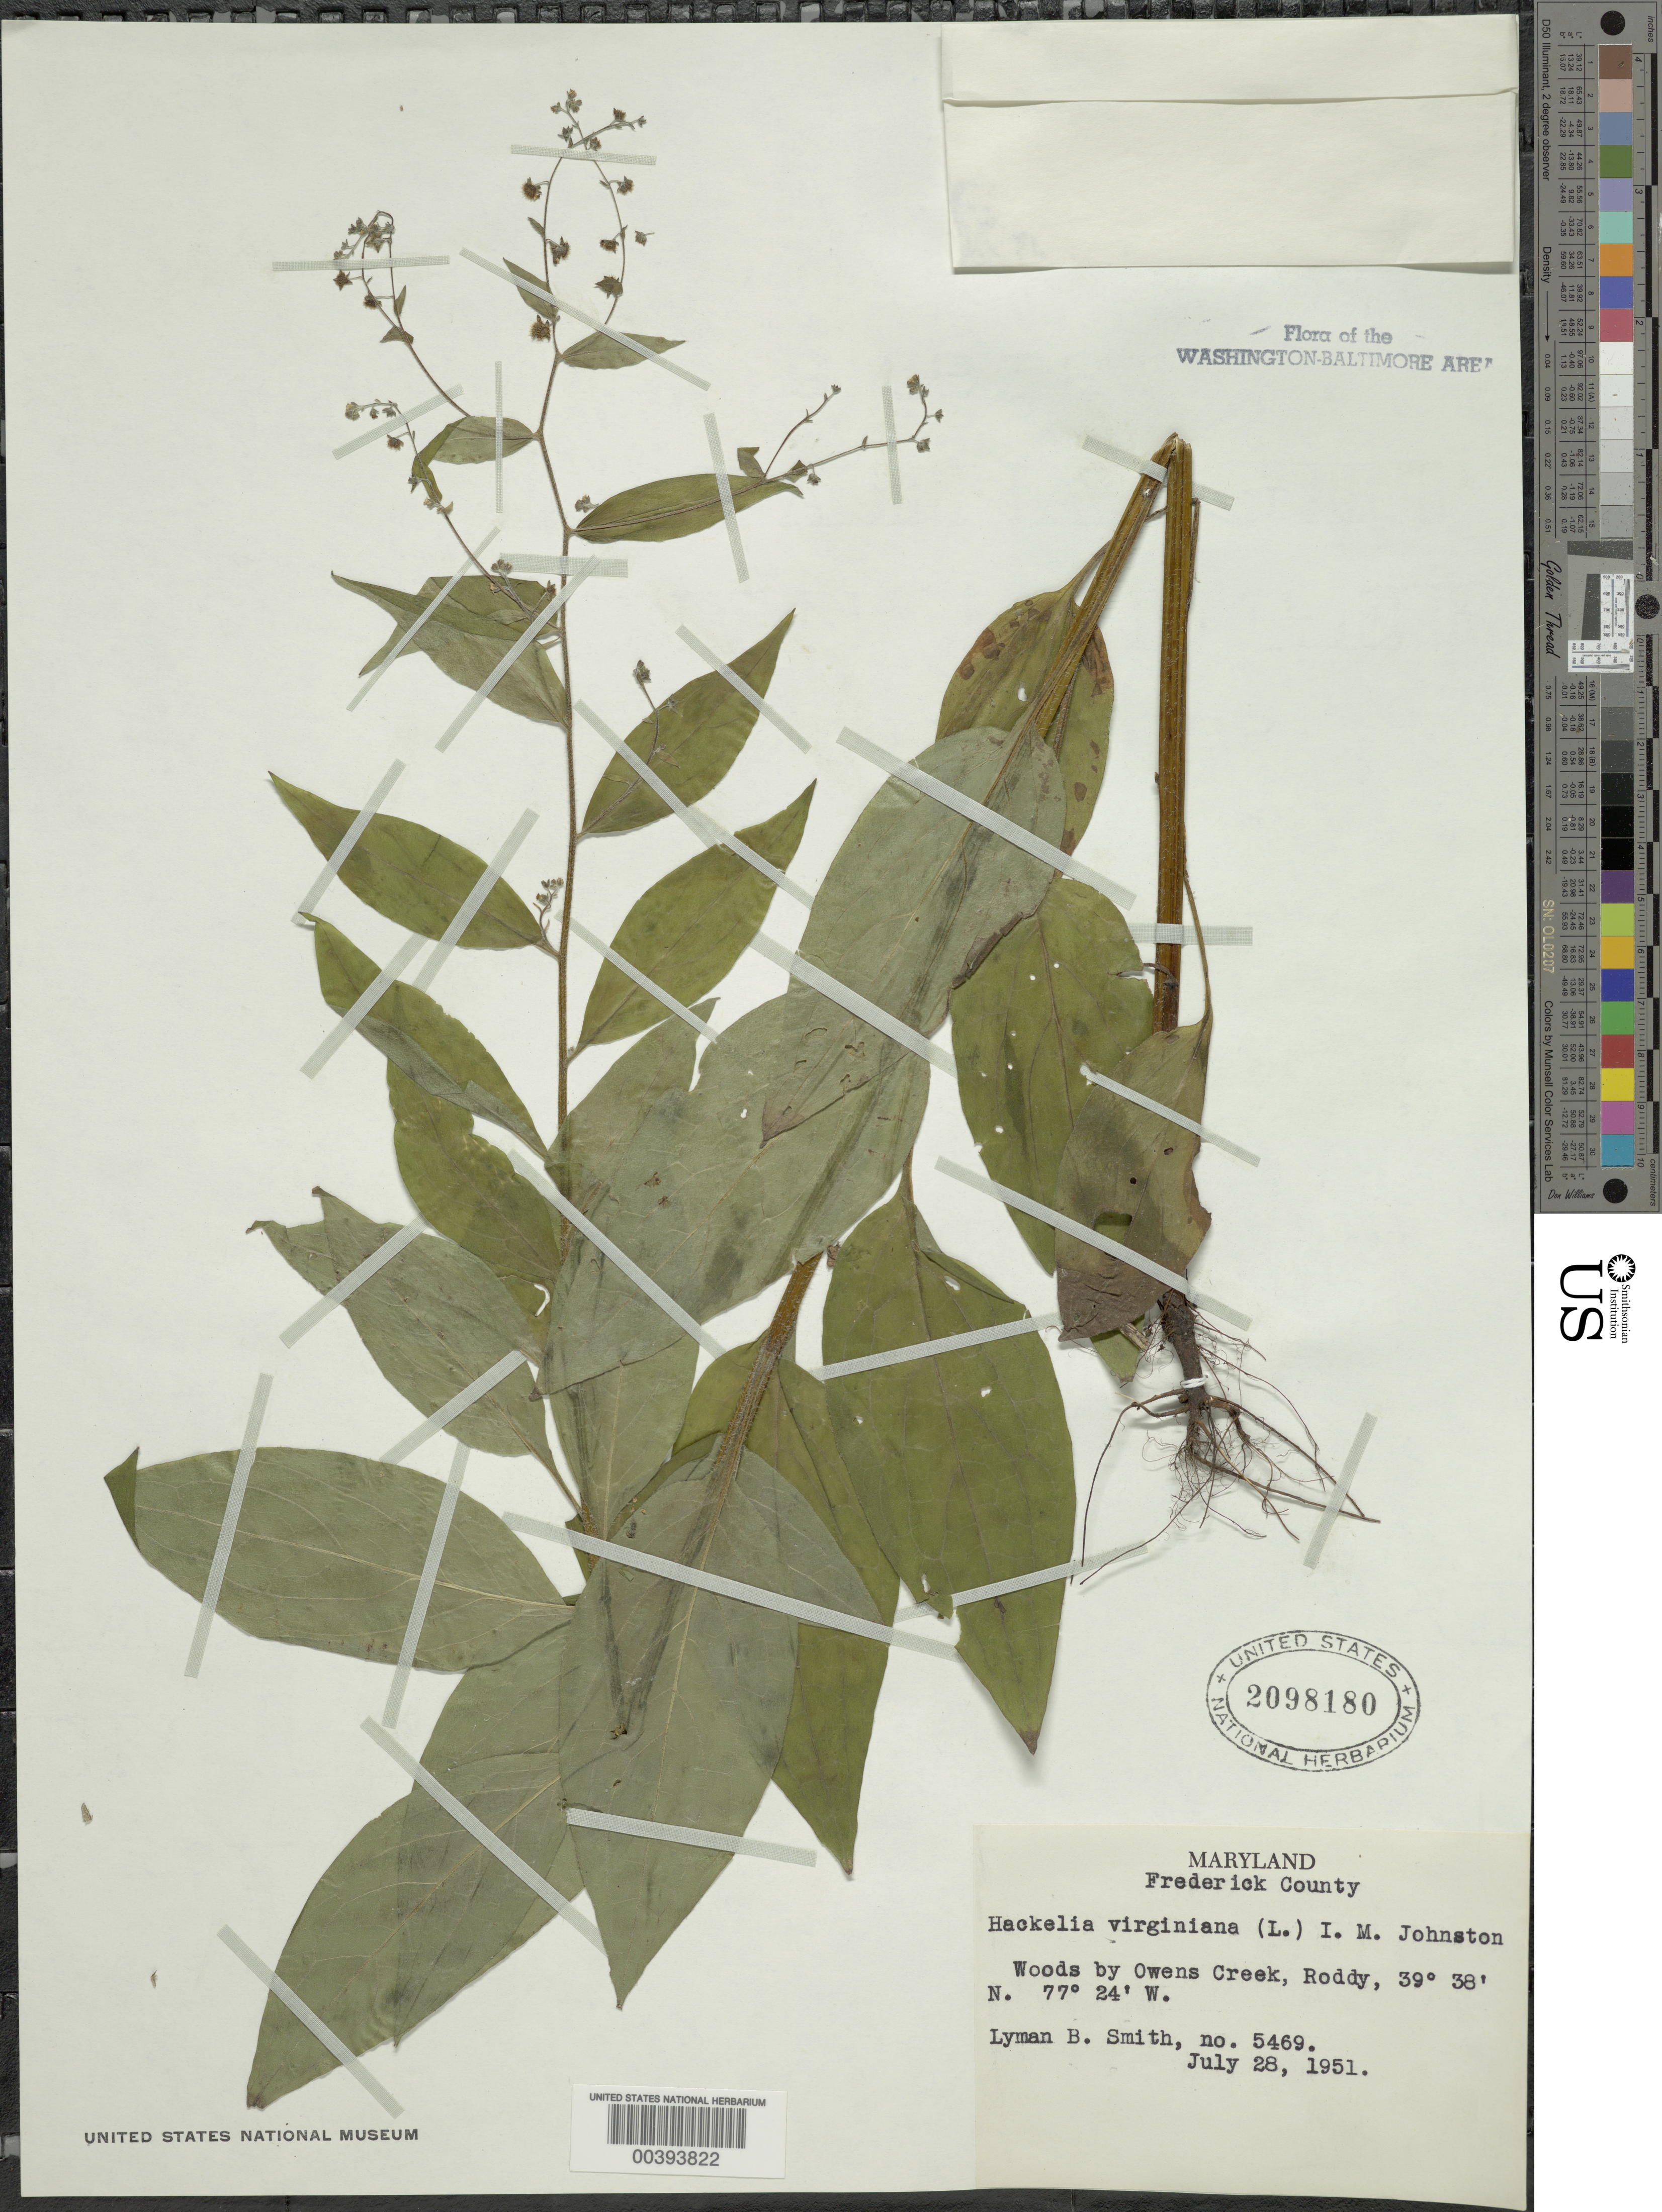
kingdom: Plantae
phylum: Tracheophyta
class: Magnoliopsida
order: Boraginales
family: Boraginaceae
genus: Hackelia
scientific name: Hackelia virginiana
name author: (L.) I.M. Johnst.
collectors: L. Smith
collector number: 5469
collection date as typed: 28 Jul 1951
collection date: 1951-07-28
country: United States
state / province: Maryland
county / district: Frederick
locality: Owens Creek, Roddy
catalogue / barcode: US 2098180